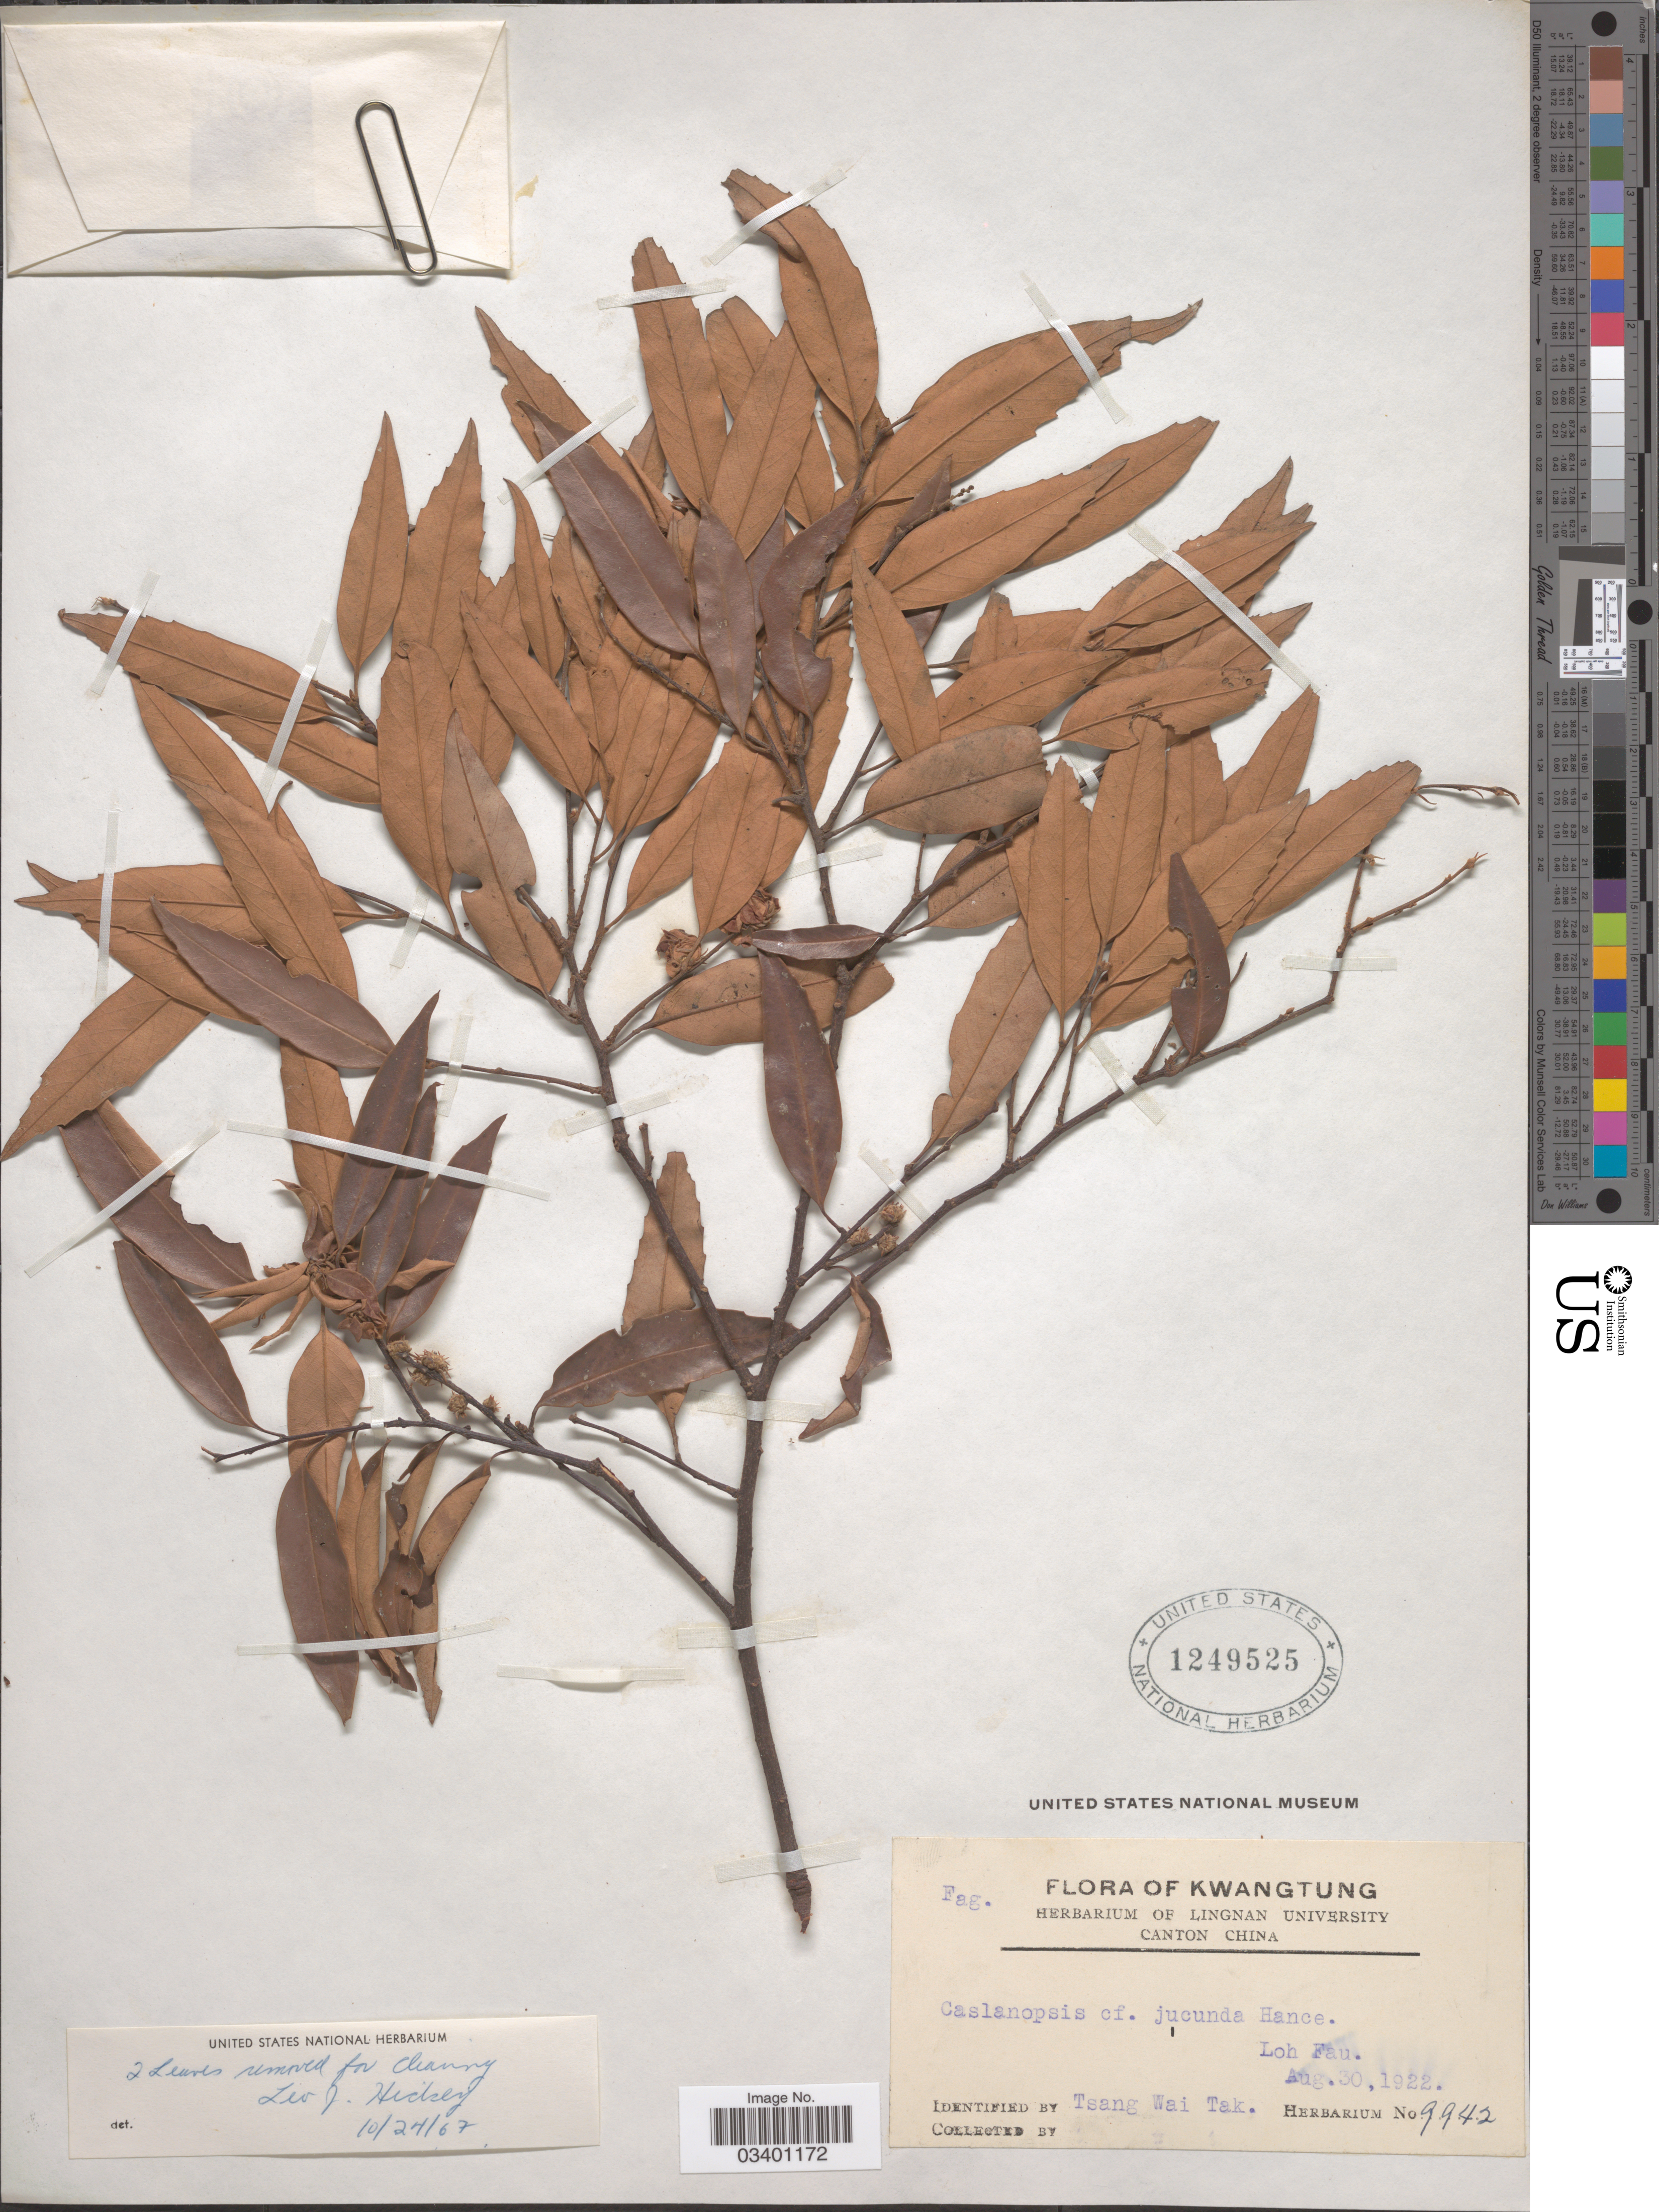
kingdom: Plantae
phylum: Tracheophyta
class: Magnoliopsida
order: Fagales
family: Fagaceae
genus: Castanopsis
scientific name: Castanopsis jucunda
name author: Hance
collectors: W. T. Tsang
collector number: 9942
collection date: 1922-08-30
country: China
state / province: Guangdong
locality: Kwangtung. Loh Fau.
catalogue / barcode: US 1249525